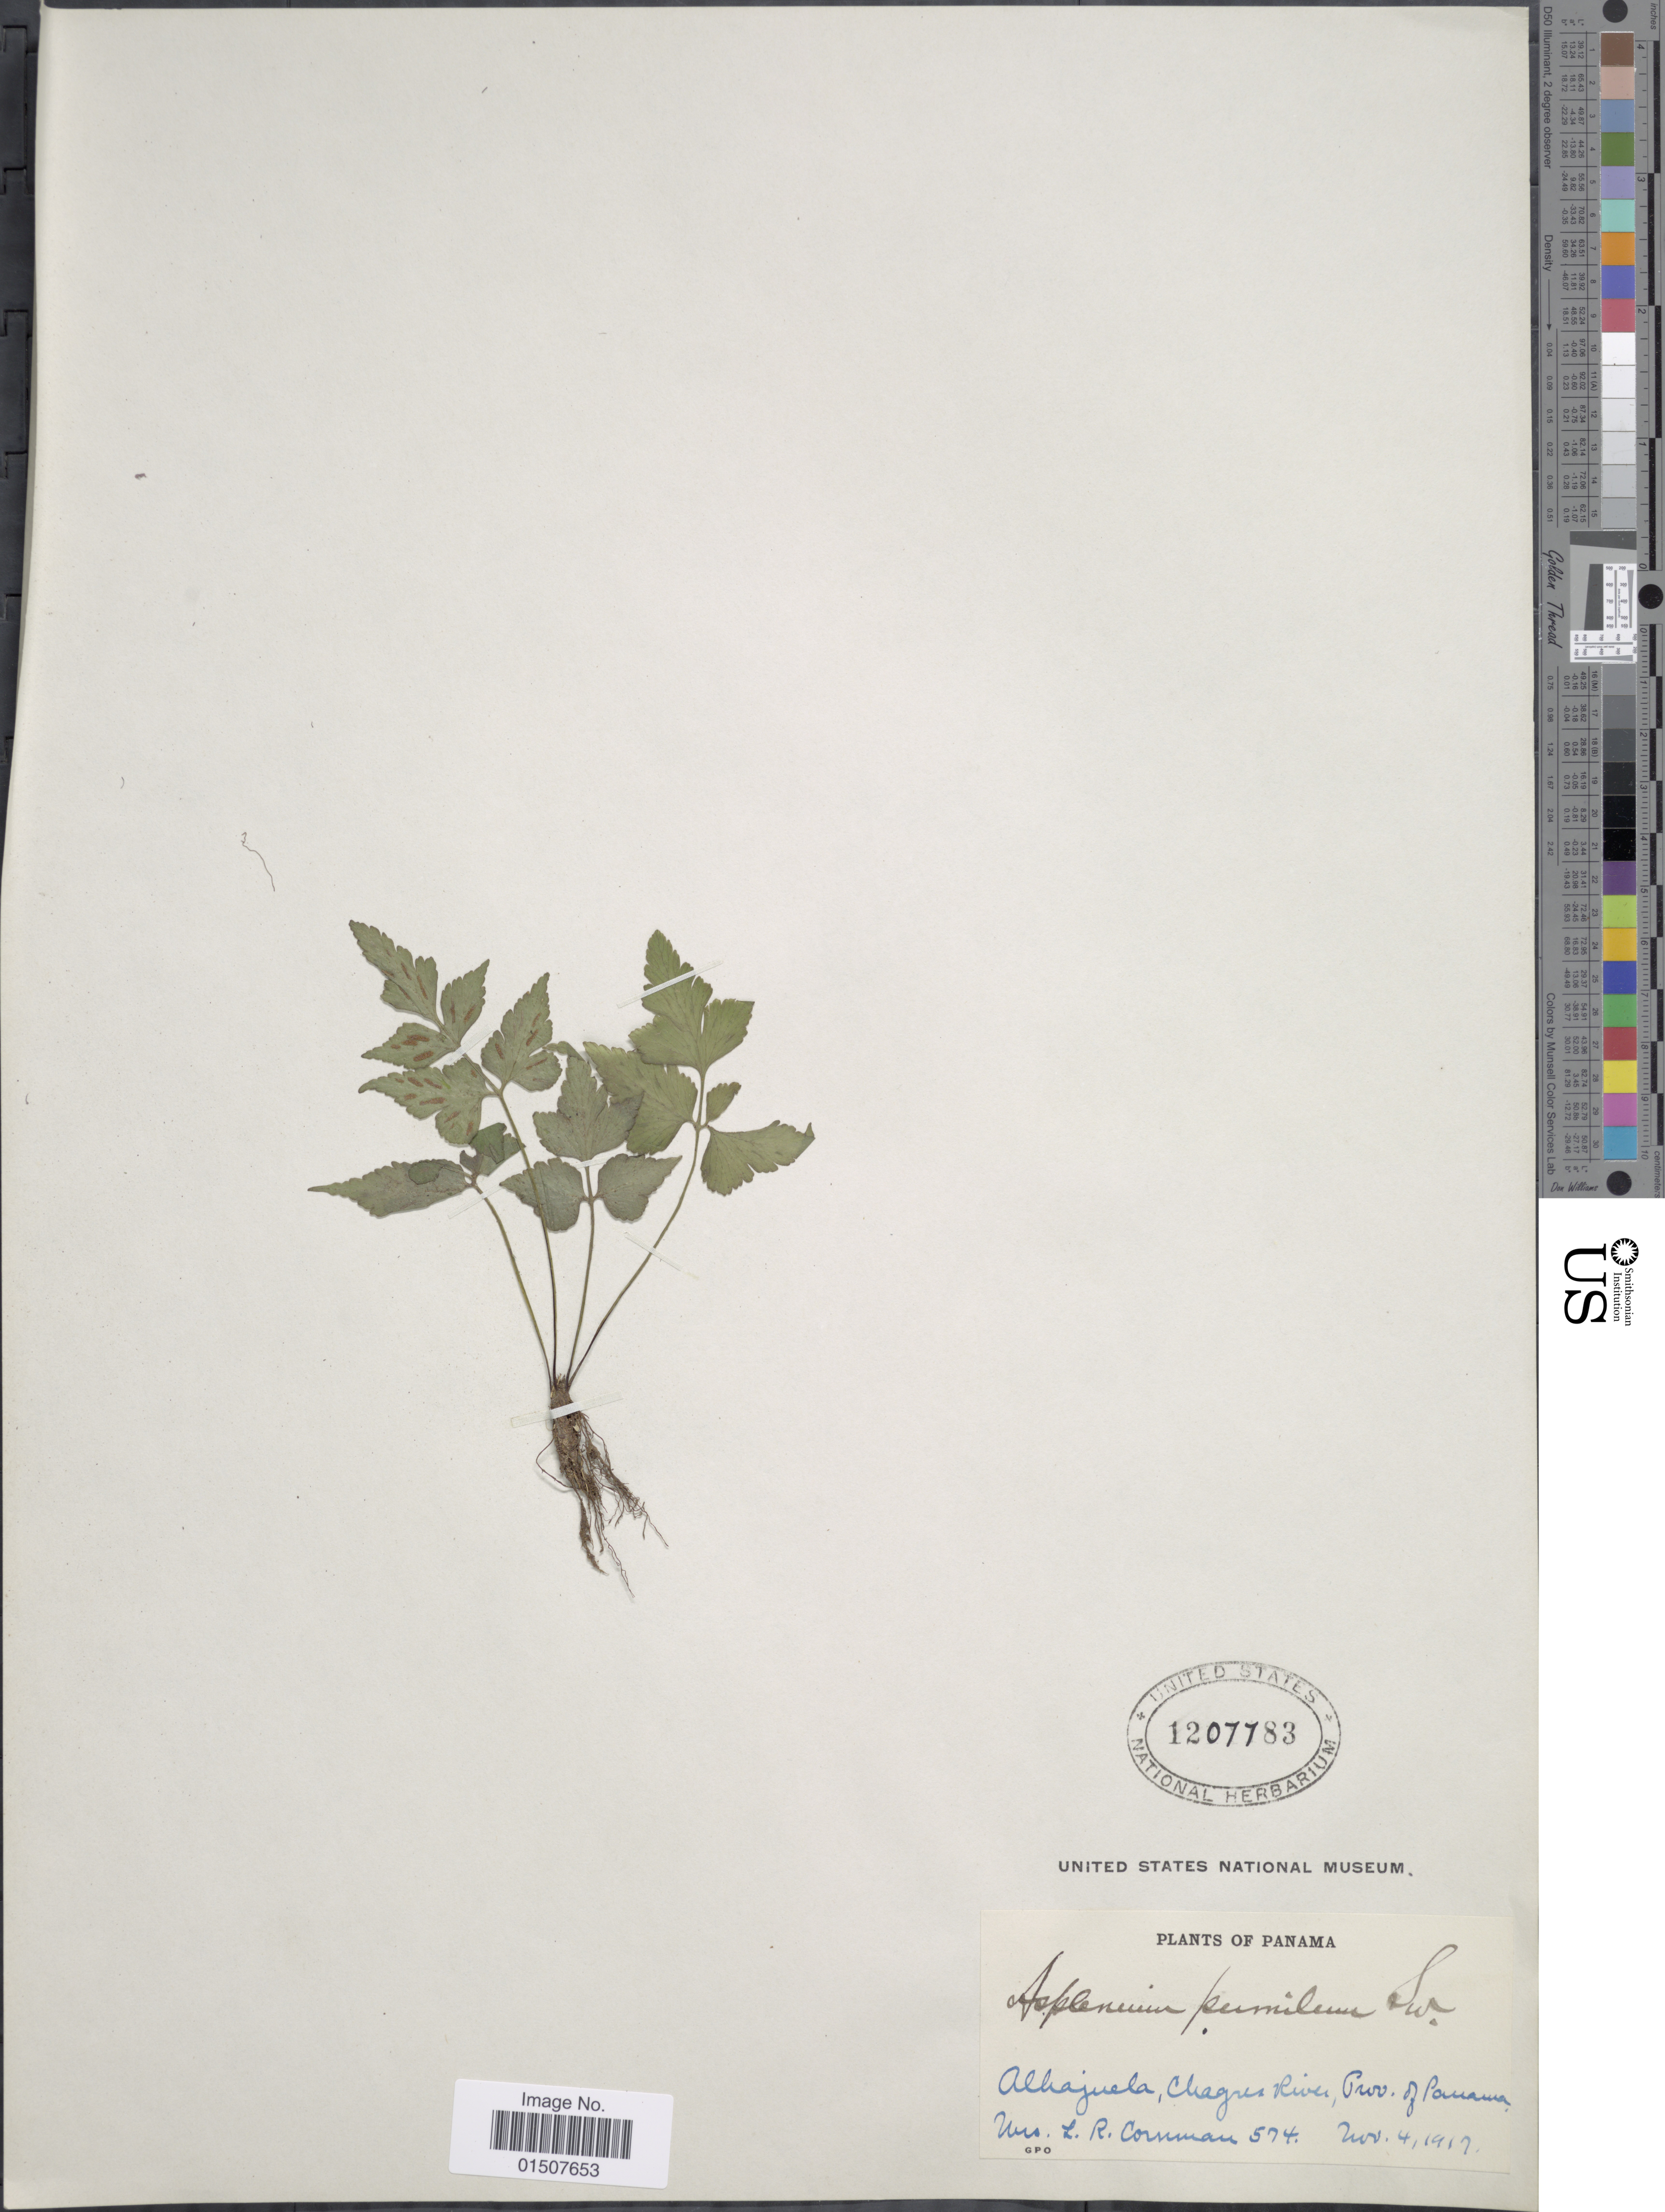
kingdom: Plantae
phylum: Tracheophyta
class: Polypodiopsida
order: Polypodiales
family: Aspleniaceae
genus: Asplenium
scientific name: Asplenium pumilum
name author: Sw.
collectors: L. Cornman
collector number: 574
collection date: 1917-11-04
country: Costa Rica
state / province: Alajuela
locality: Alajuela, Chagres River, Prov. of Panama.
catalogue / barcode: US 1207783